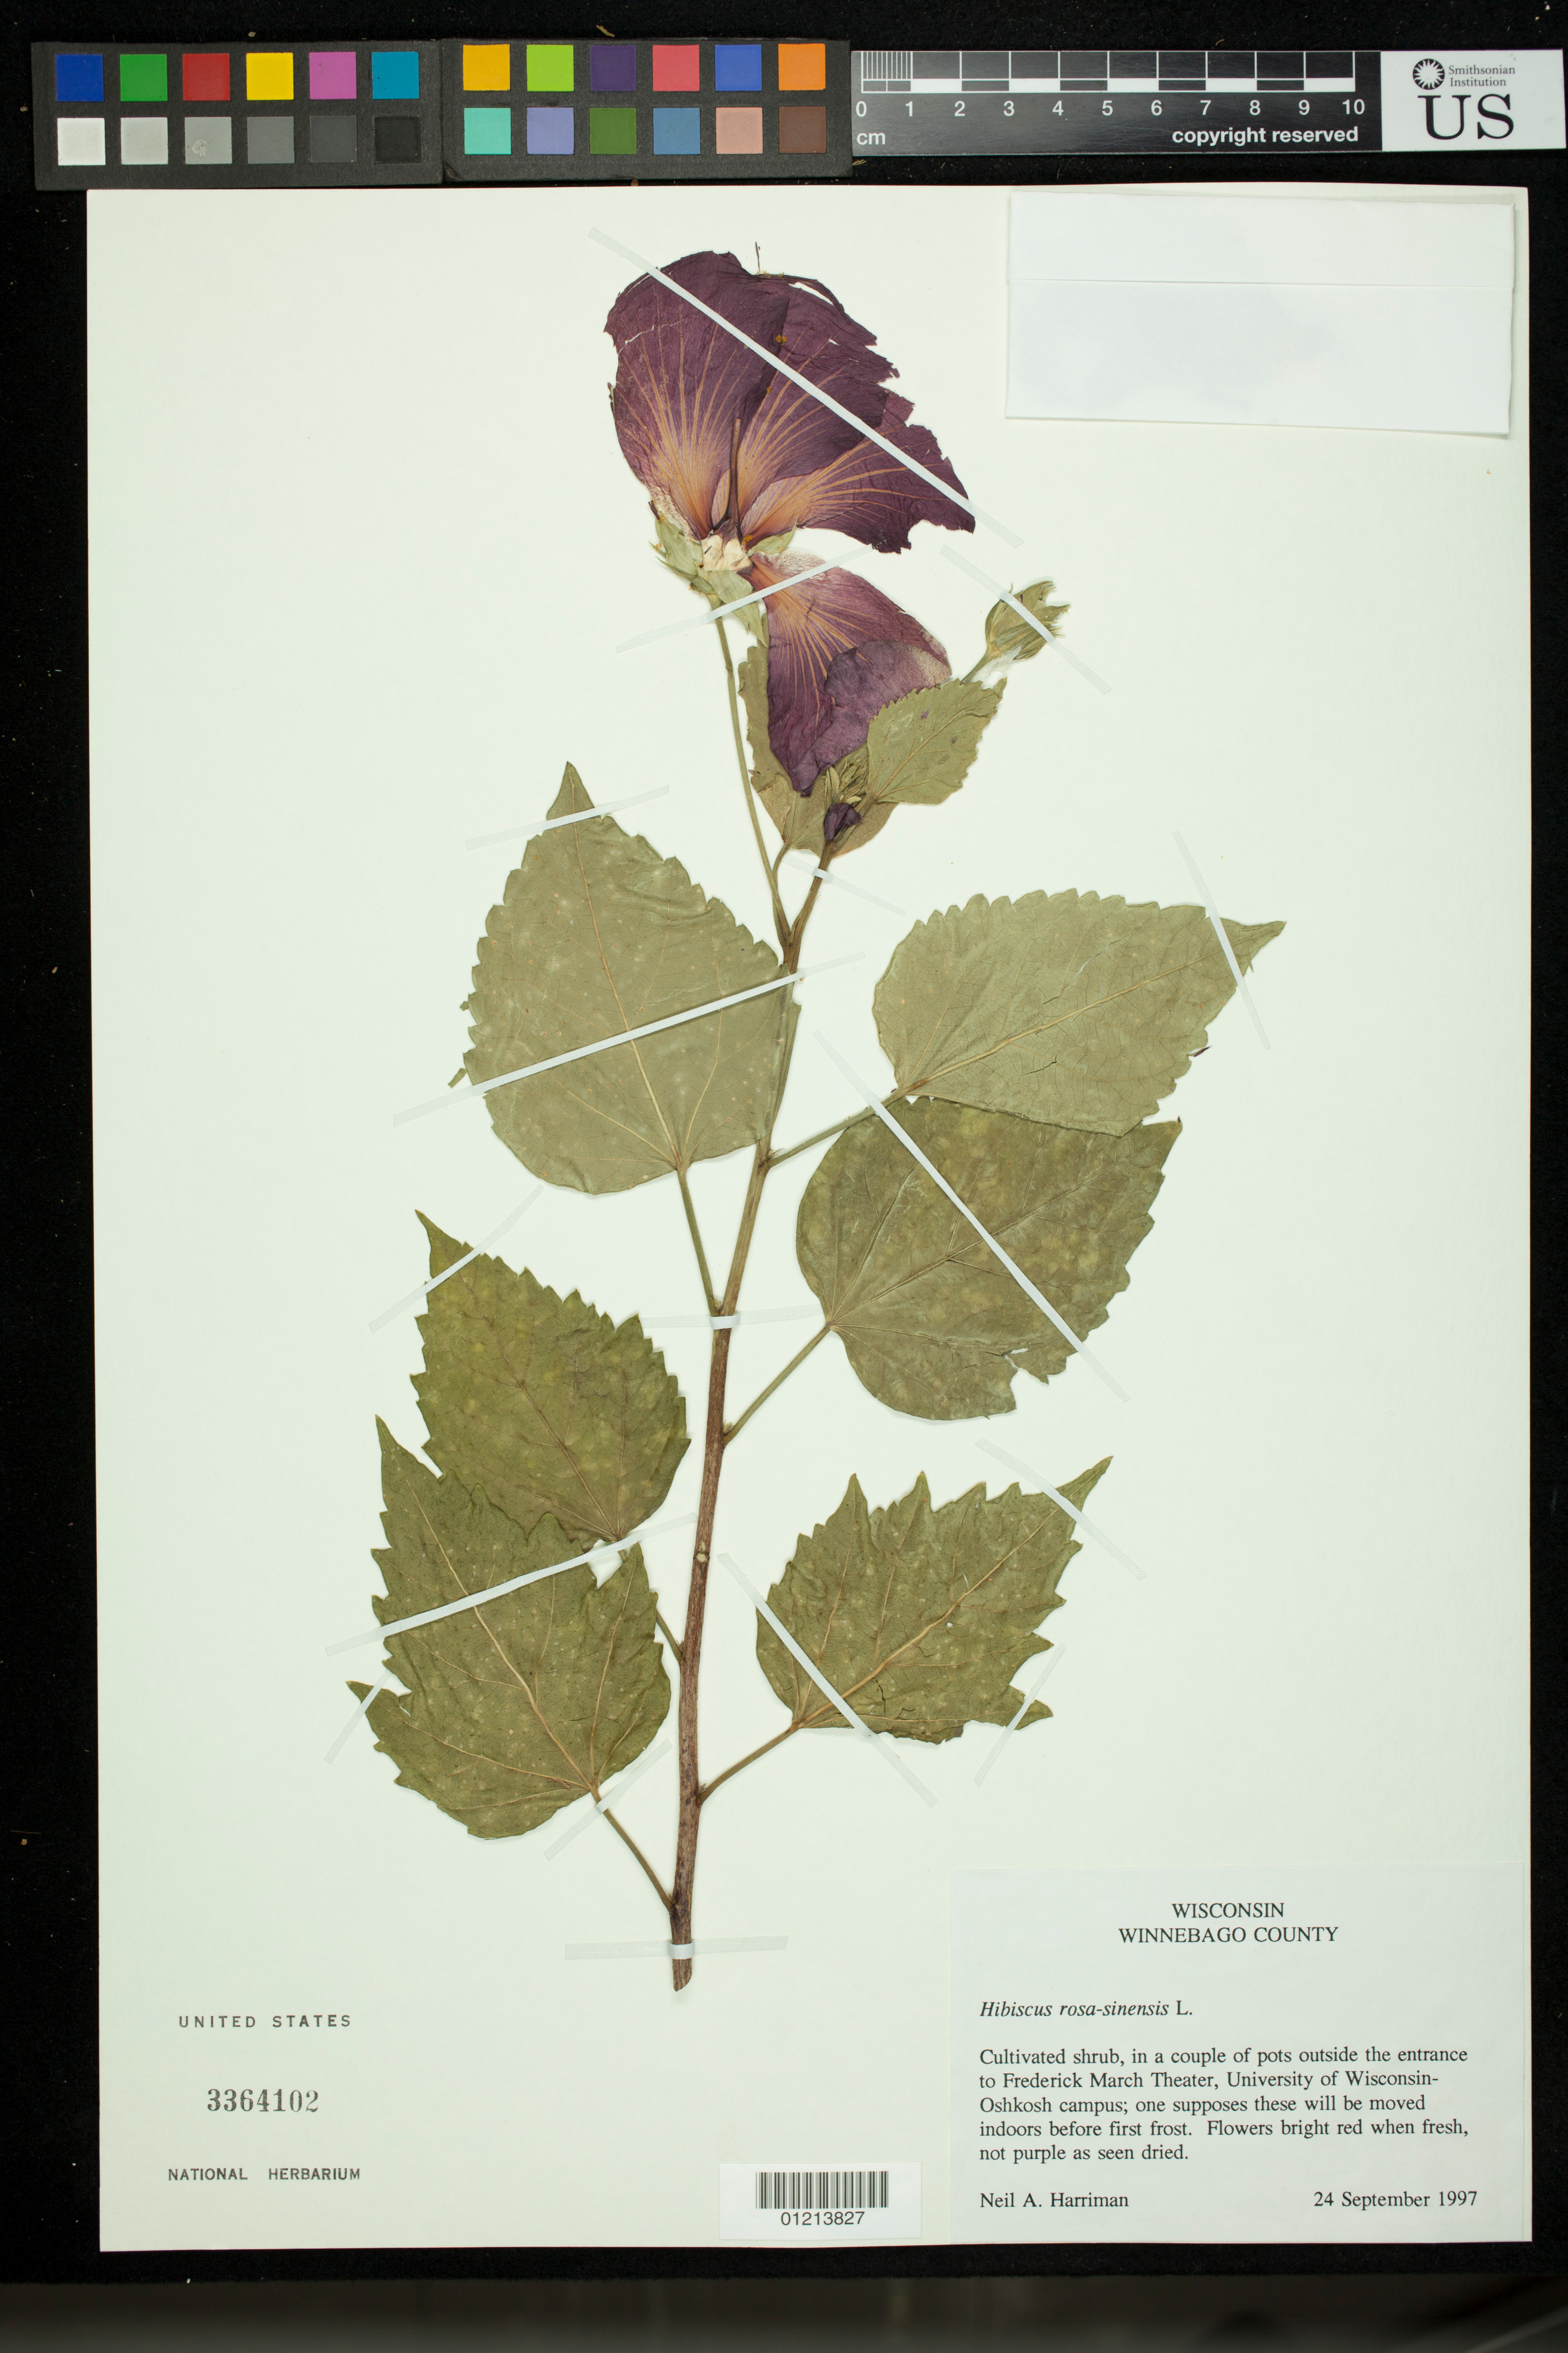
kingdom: Plantae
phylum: Tracheophyta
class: Magnoliopsida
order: Malvales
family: Malvaceae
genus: Hibiscus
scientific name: Hibiscus radiatus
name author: Cav.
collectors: N. A. Harriman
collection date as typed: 24 Sep 1997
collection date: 1997-09-24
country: United States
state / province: Wisconsin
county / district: Winnebago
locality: Winnebago County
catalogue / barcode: US 3364102